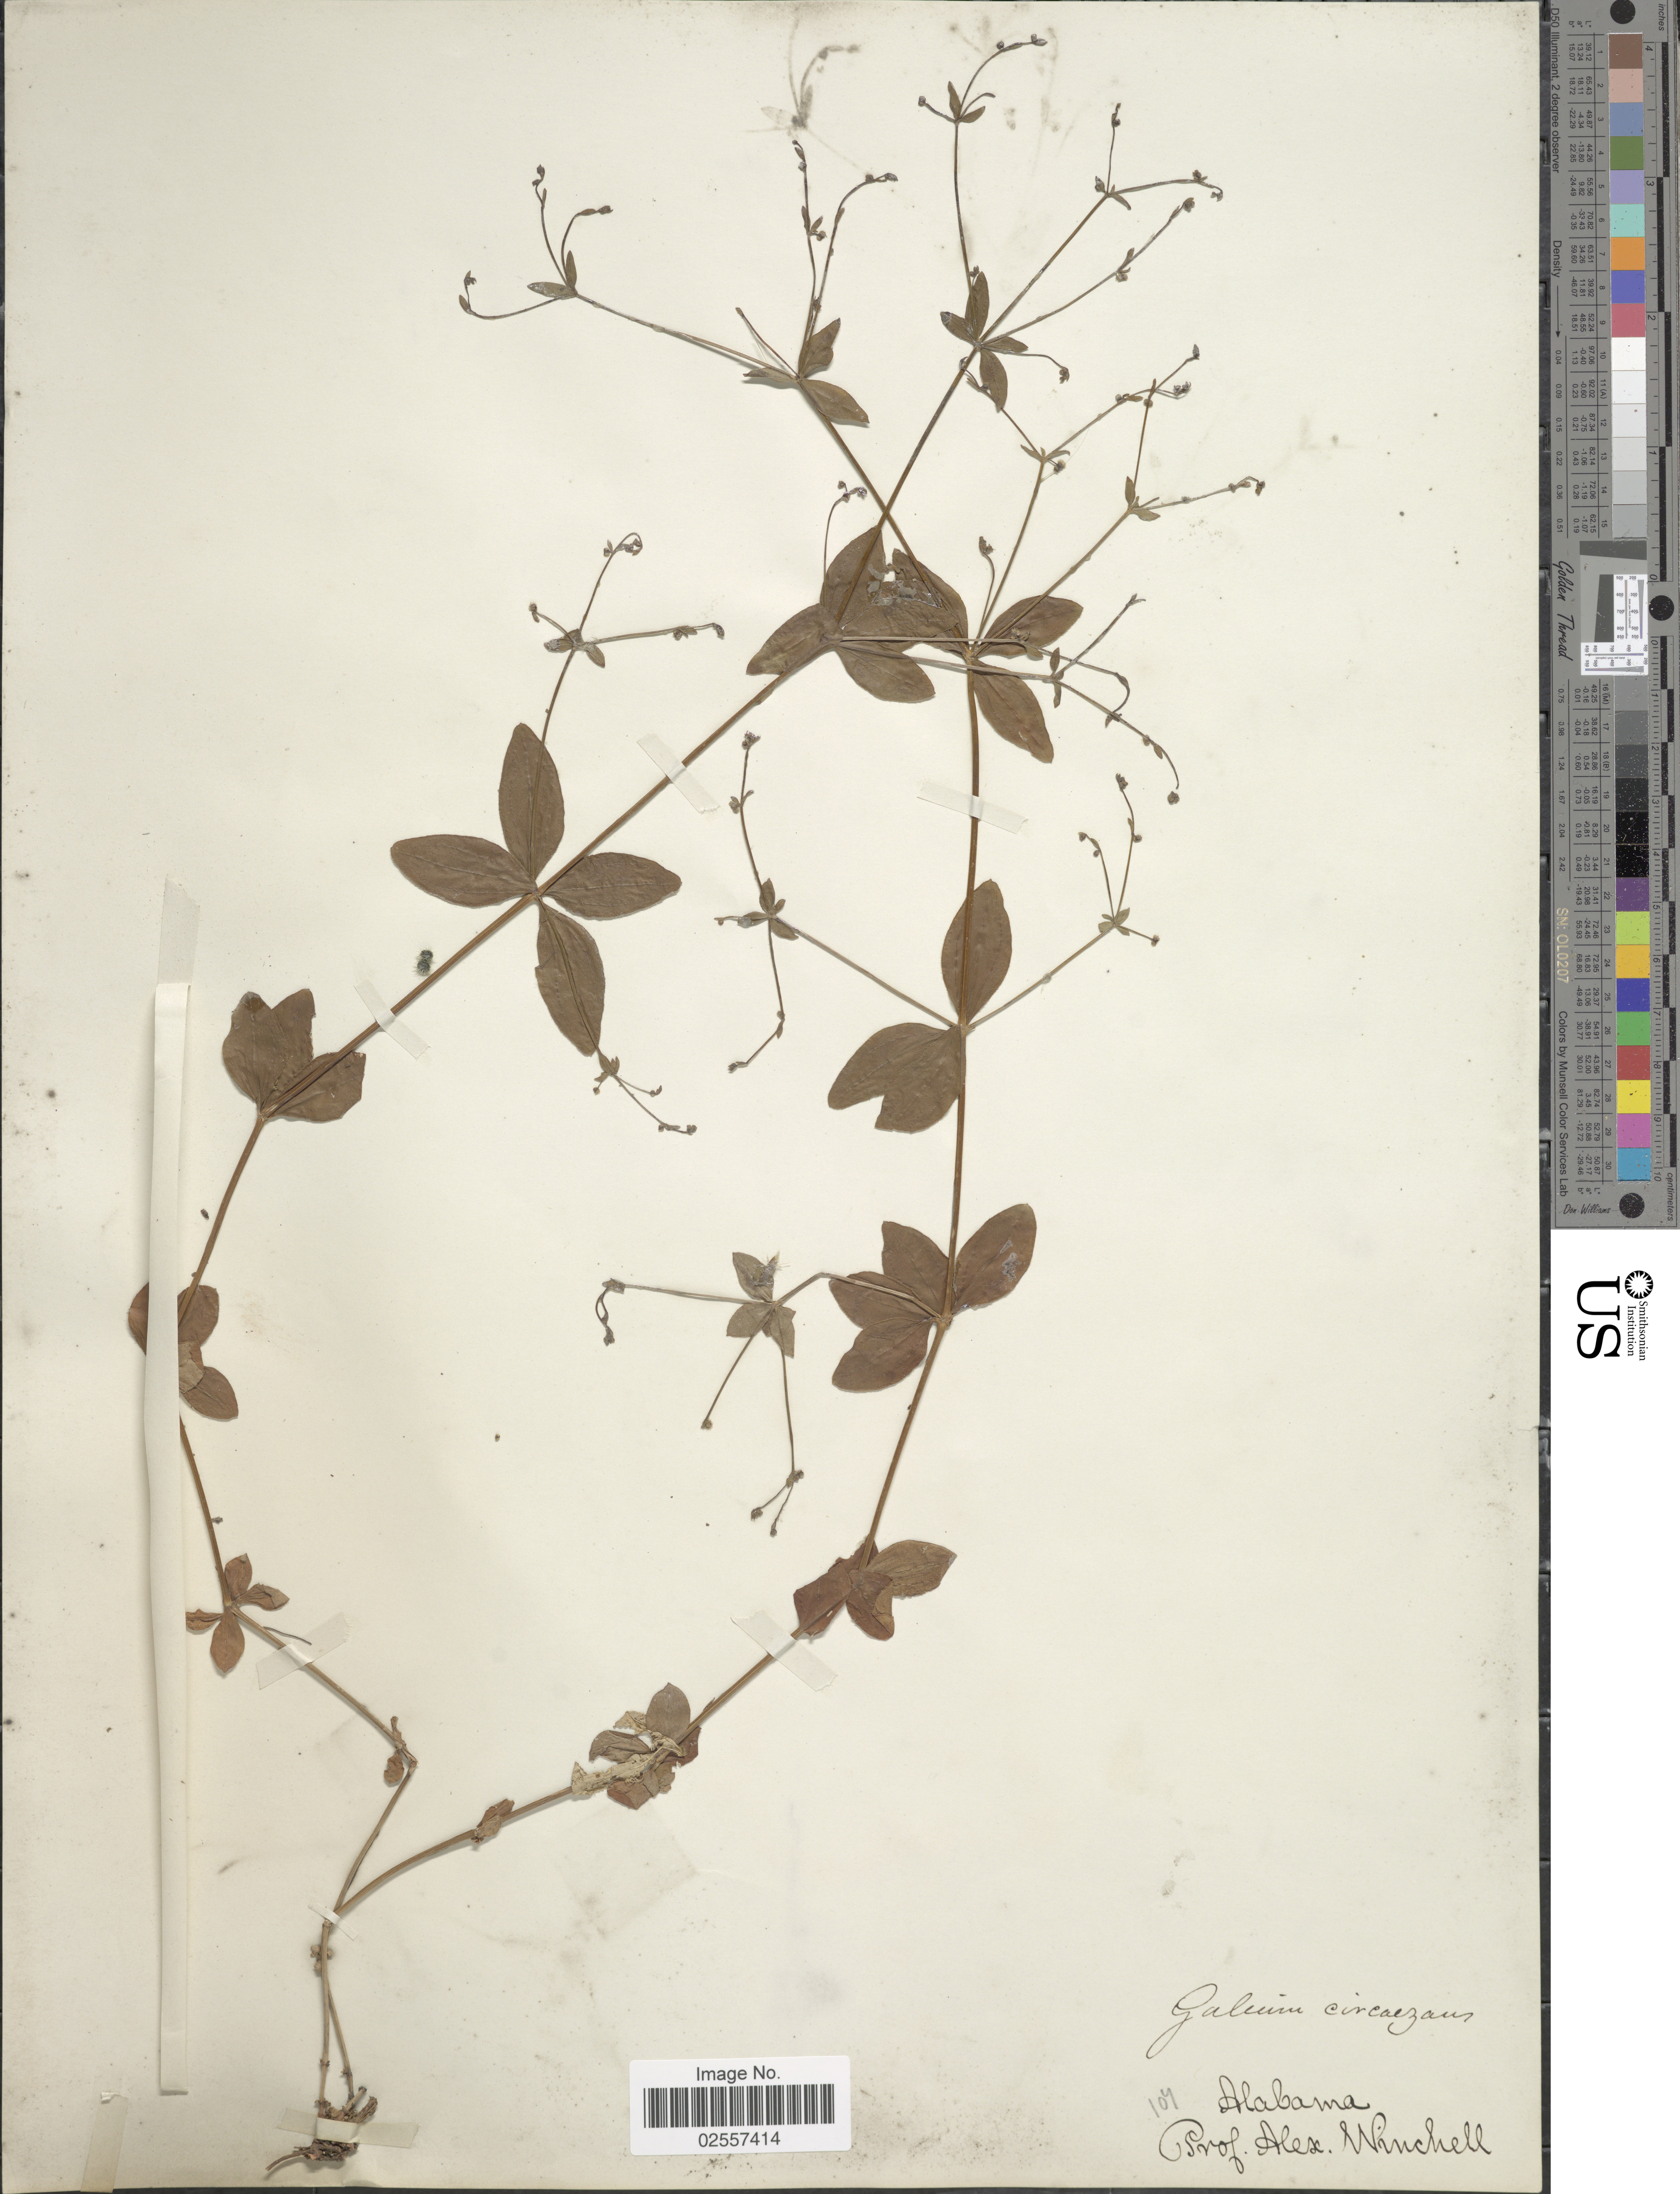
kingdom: Plantae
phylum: Tracheophyta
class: Magnoliopsida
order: Gentianales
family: Rubiaceae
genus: Galium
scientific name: Galium circaezans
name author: Michx.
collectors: A. Winchell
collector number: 109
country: United States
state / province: Alabama